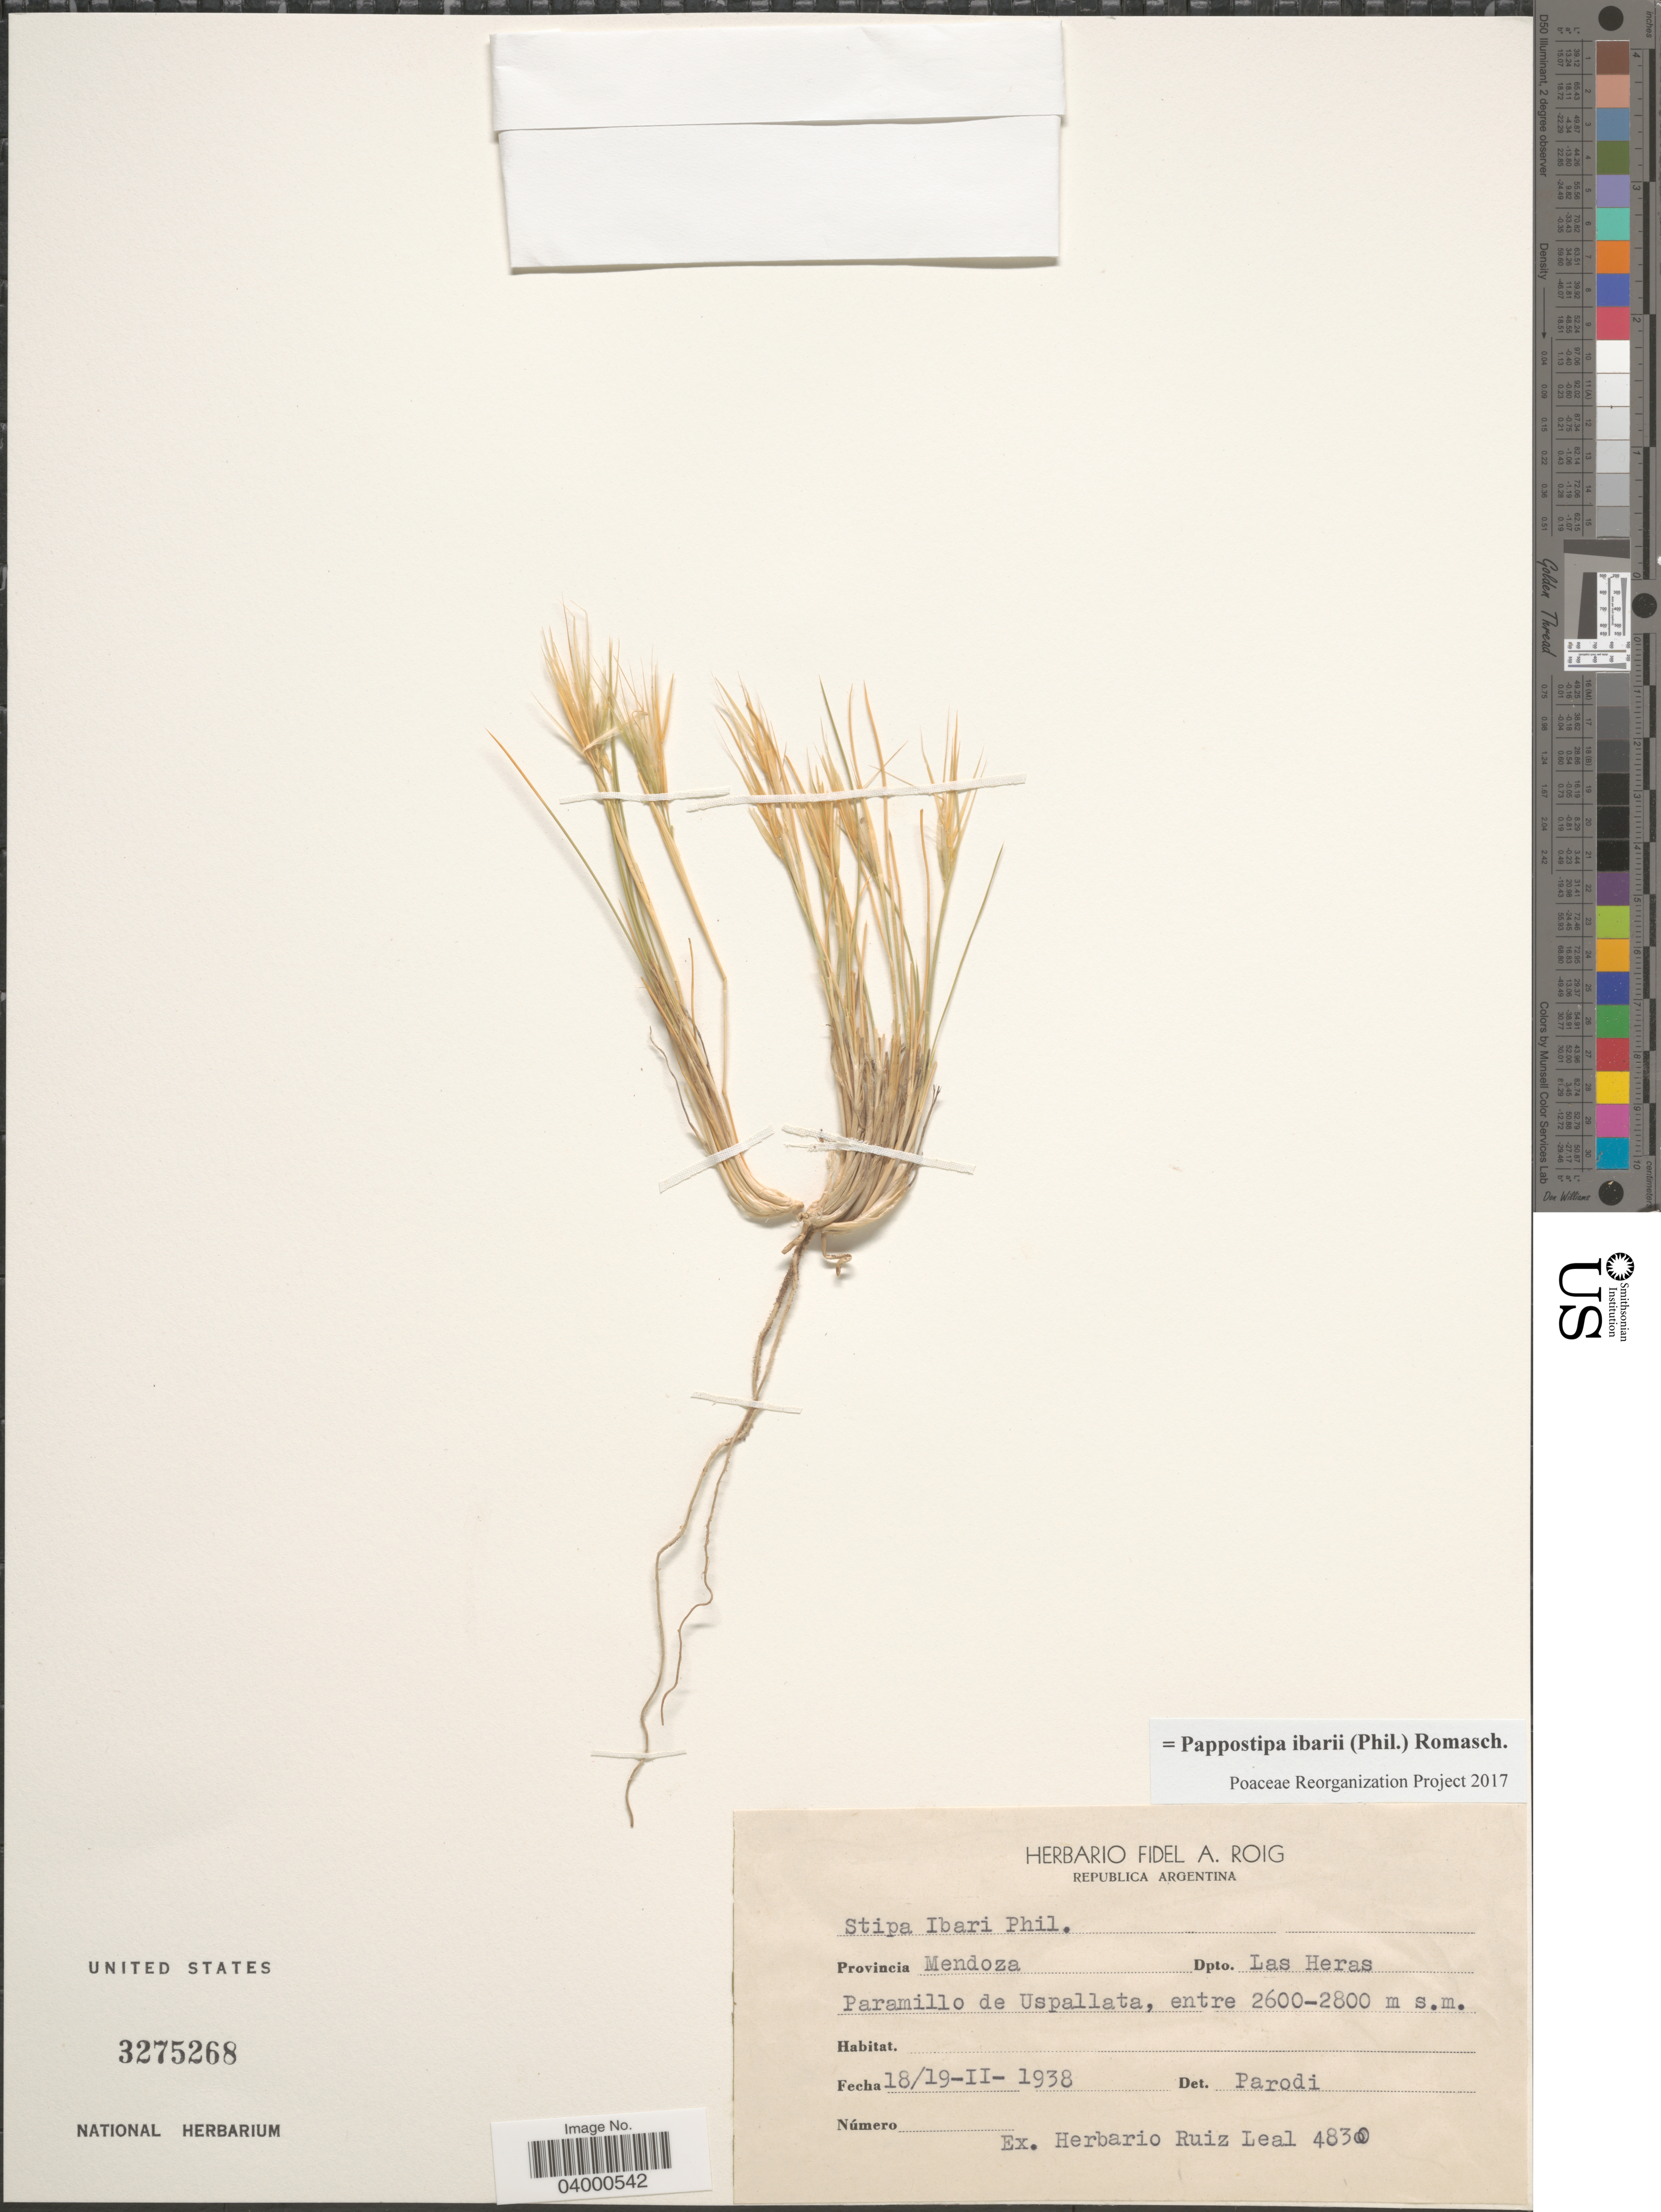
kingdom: Plantae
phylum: Tracheophyta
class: Liliopsida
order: Poales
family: Poaceae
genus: Pappostipa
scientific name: Pappostipa ibarii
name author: (Phil.) Romasch.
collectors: Ex herb. Ruiz Leal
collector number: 4830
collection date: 1938-02-18/1938-02-19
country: Argentina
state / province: Mendoza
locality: Dpto. Las Heras. Paramillo de Uspallata.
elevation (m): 2600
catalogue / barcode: US 3275268